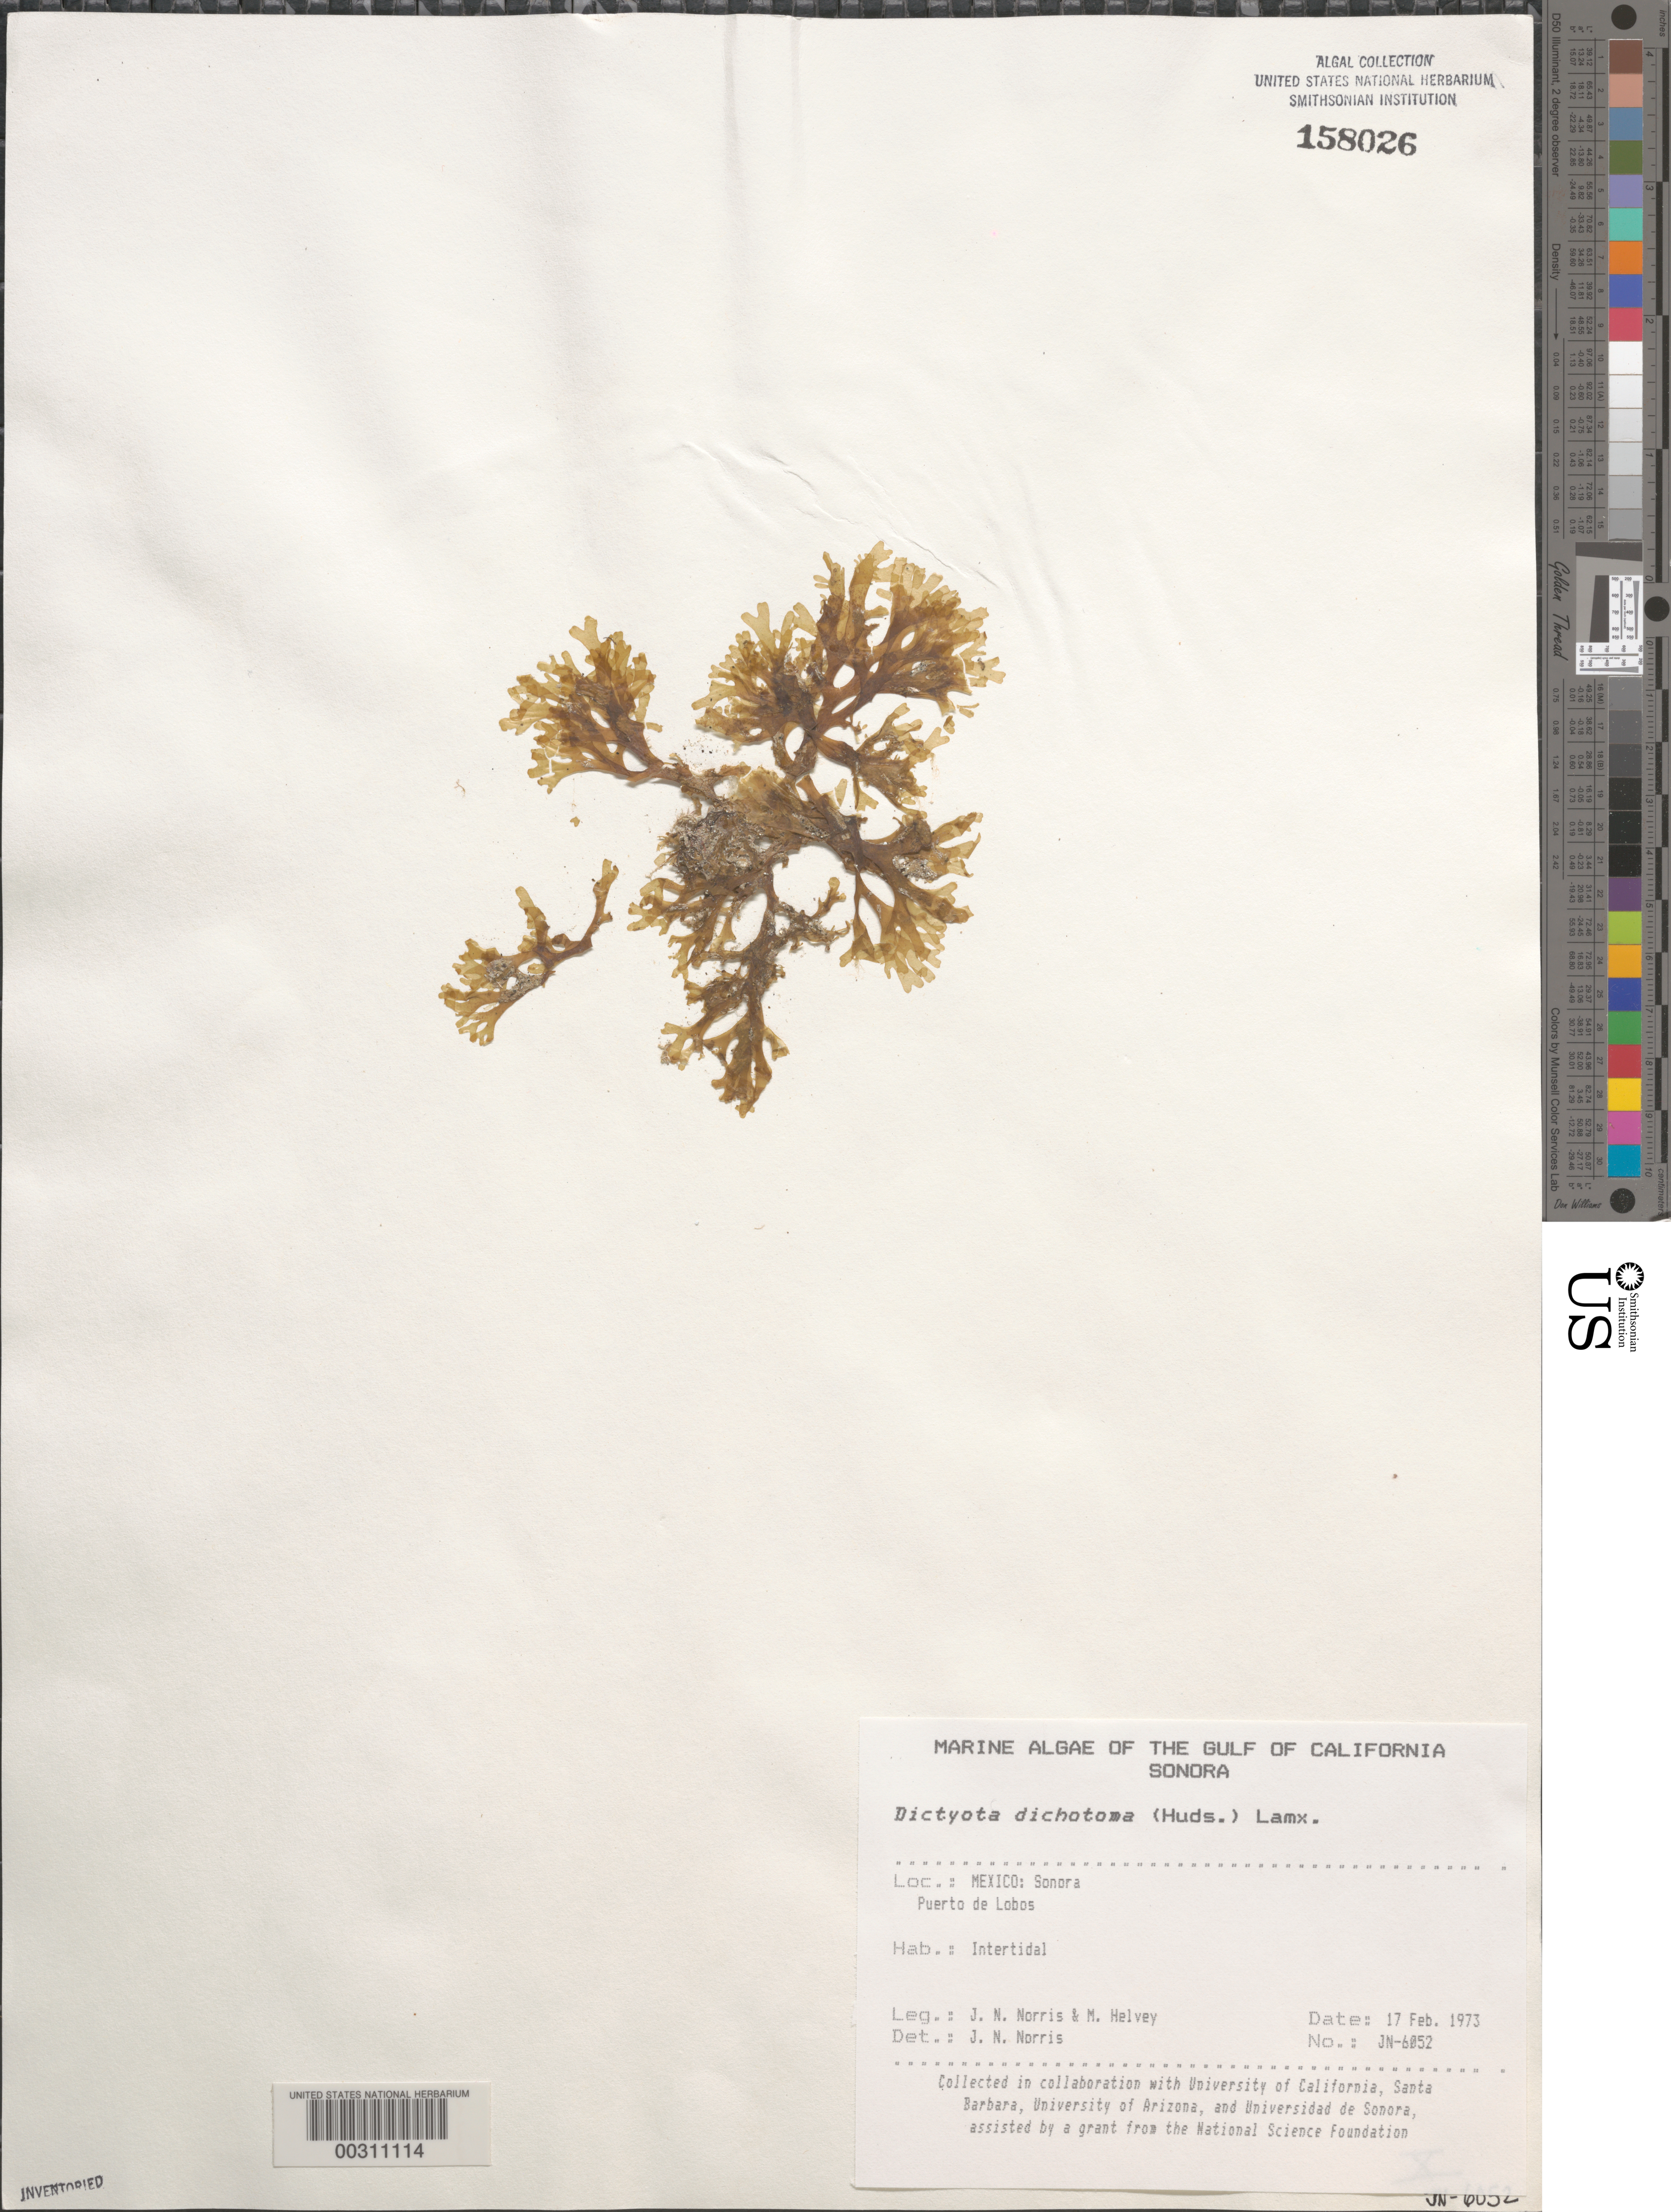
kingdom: Chromista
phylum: Ochrophyta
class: Phaeophyceae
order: Dictyotales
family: Dictyotaceae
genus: Dictyota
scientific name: Dictyota dichotoma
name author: (Huds.) J.V.Lamouroux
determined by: Norris, James N.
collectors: J. N. Norris & M. Helvey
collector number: JN-6052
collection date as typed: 17 Feb 1973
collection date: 1973-02-17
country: Mexico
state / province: Sonora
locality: Puerto de Lobos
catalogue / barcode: US 158026